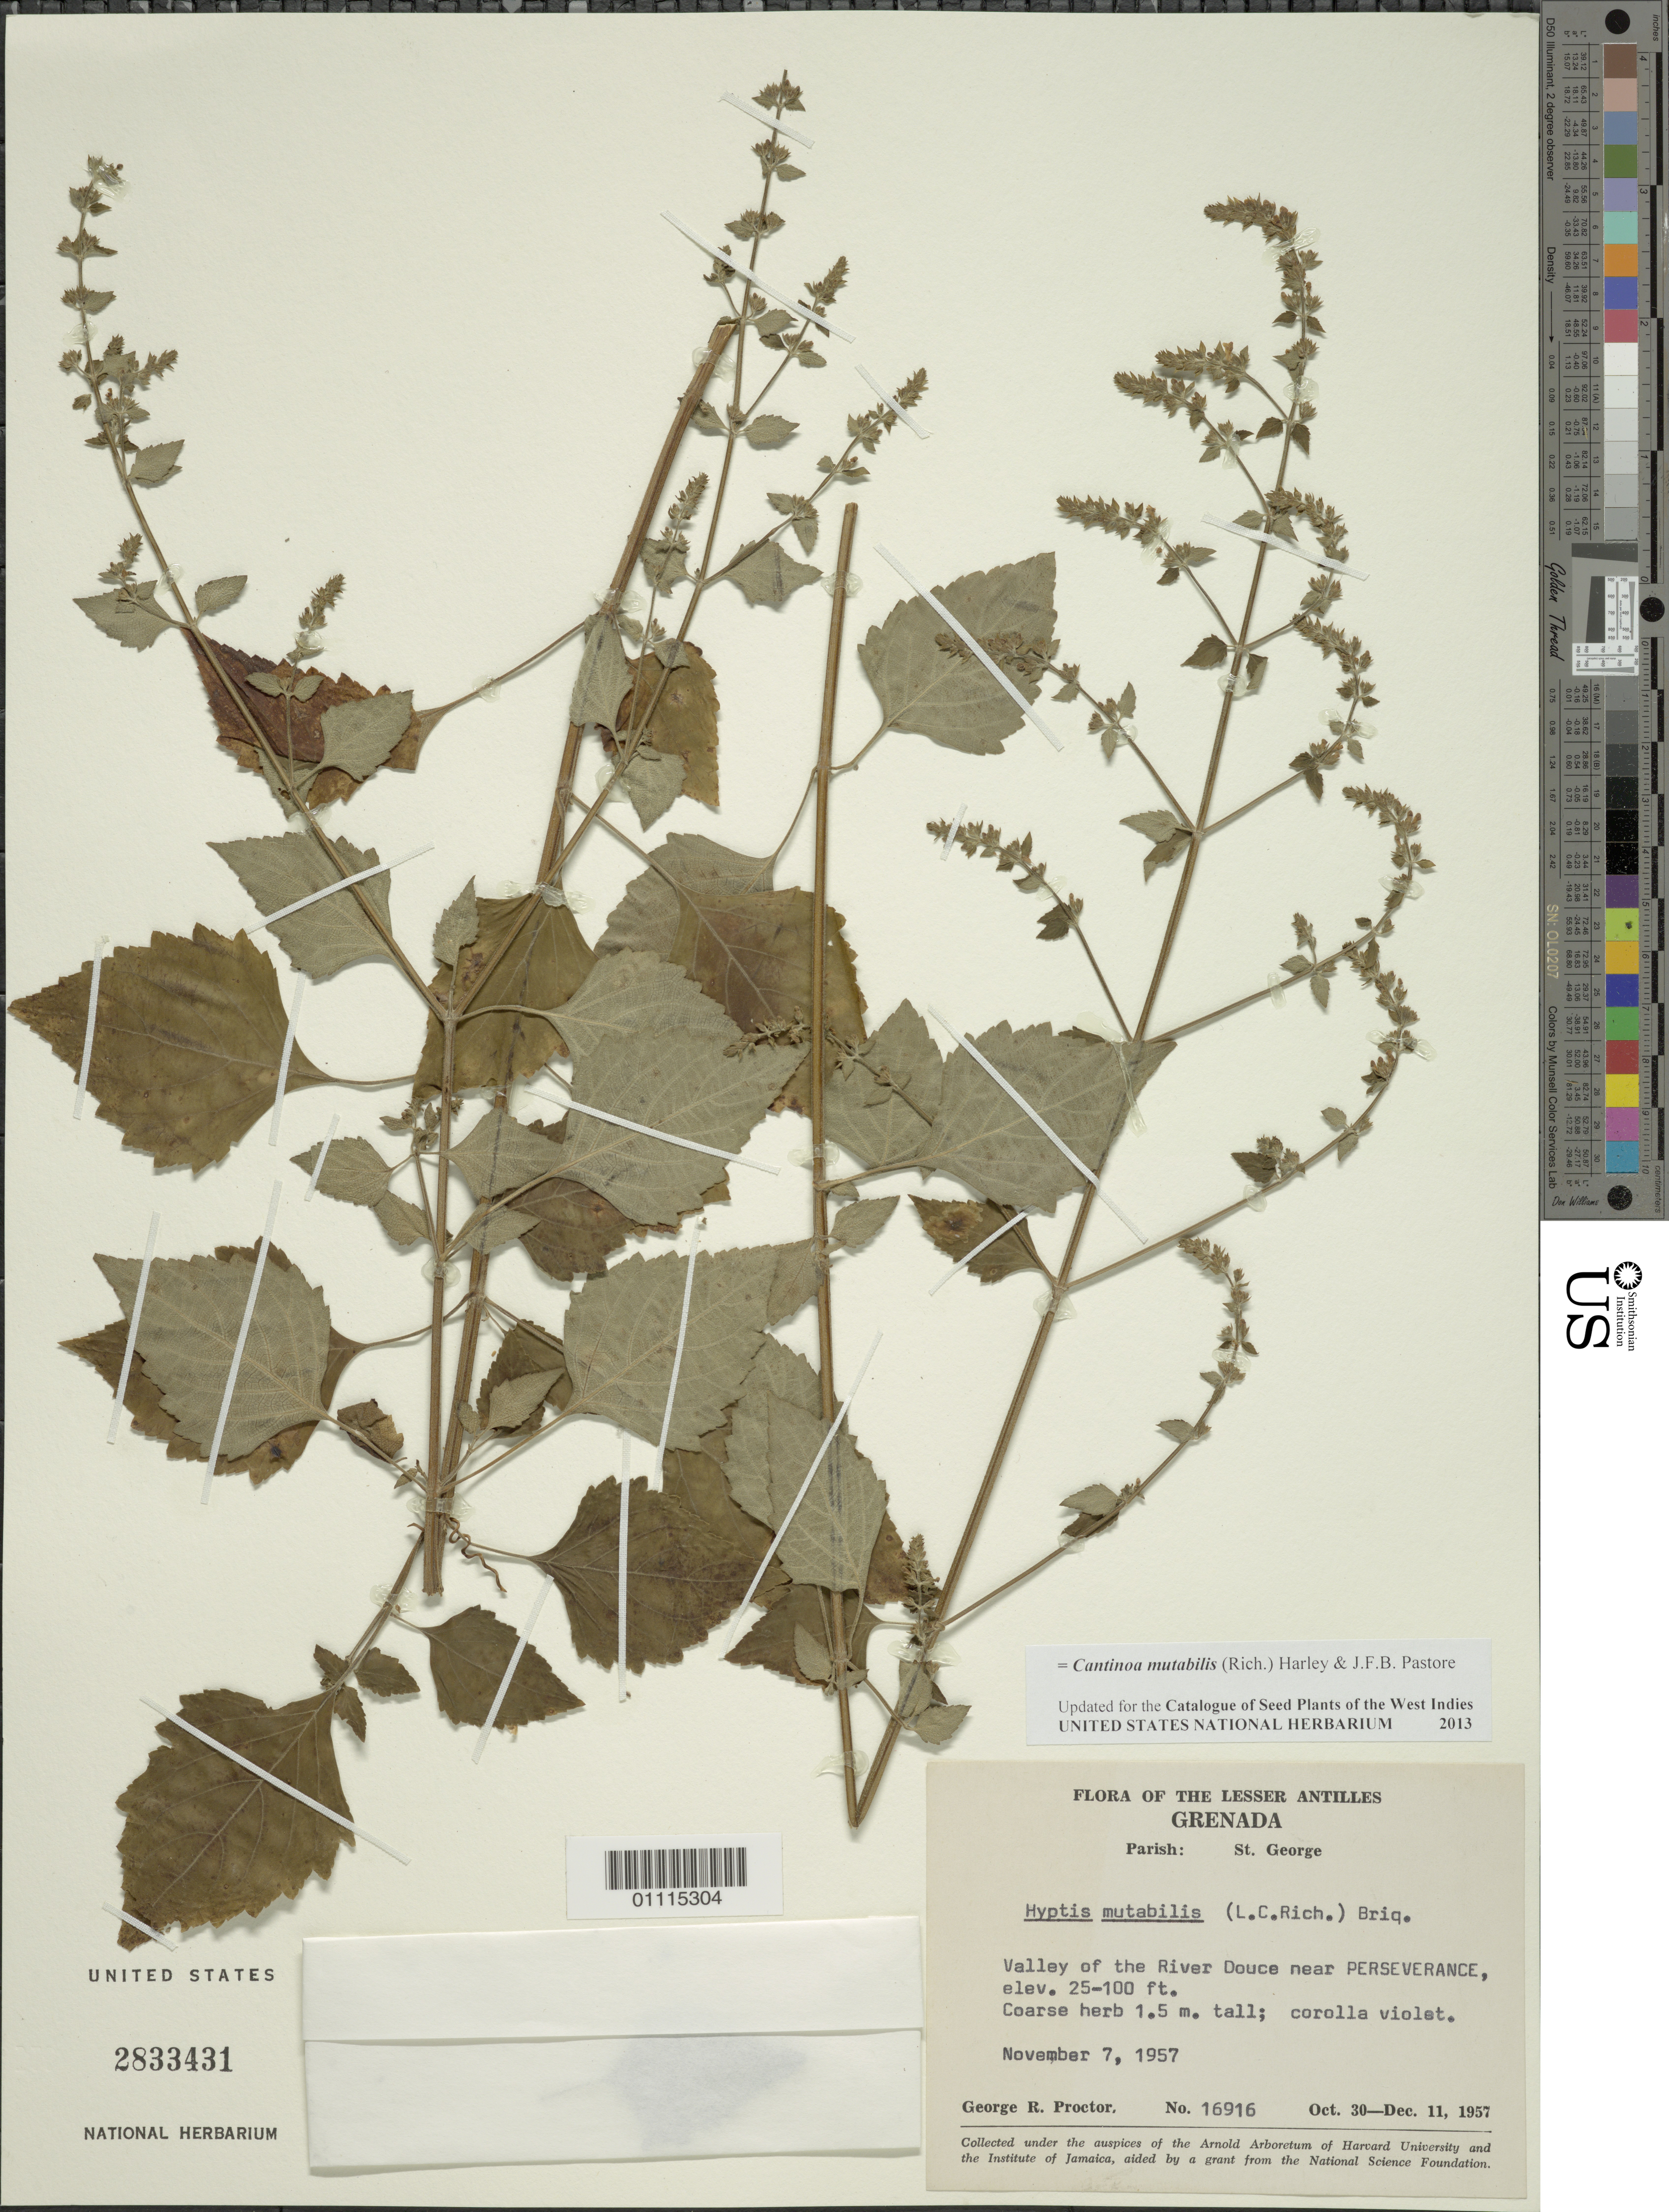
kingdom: Plantae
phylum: Tracheophyta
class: Magnoliopsida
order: Lamiales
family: Lamiaceae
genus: Cantinoa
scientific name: Cantinoa mutabilis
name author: (Rich.) Harley & J.F.B. Pastore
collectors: G. R. Proctor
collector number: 16916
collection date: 1957-10-30/1957-12-11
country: Grenada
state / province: Saint George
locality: Douce River valley, near Perserverance.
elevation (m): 8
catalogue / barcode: US 2833431